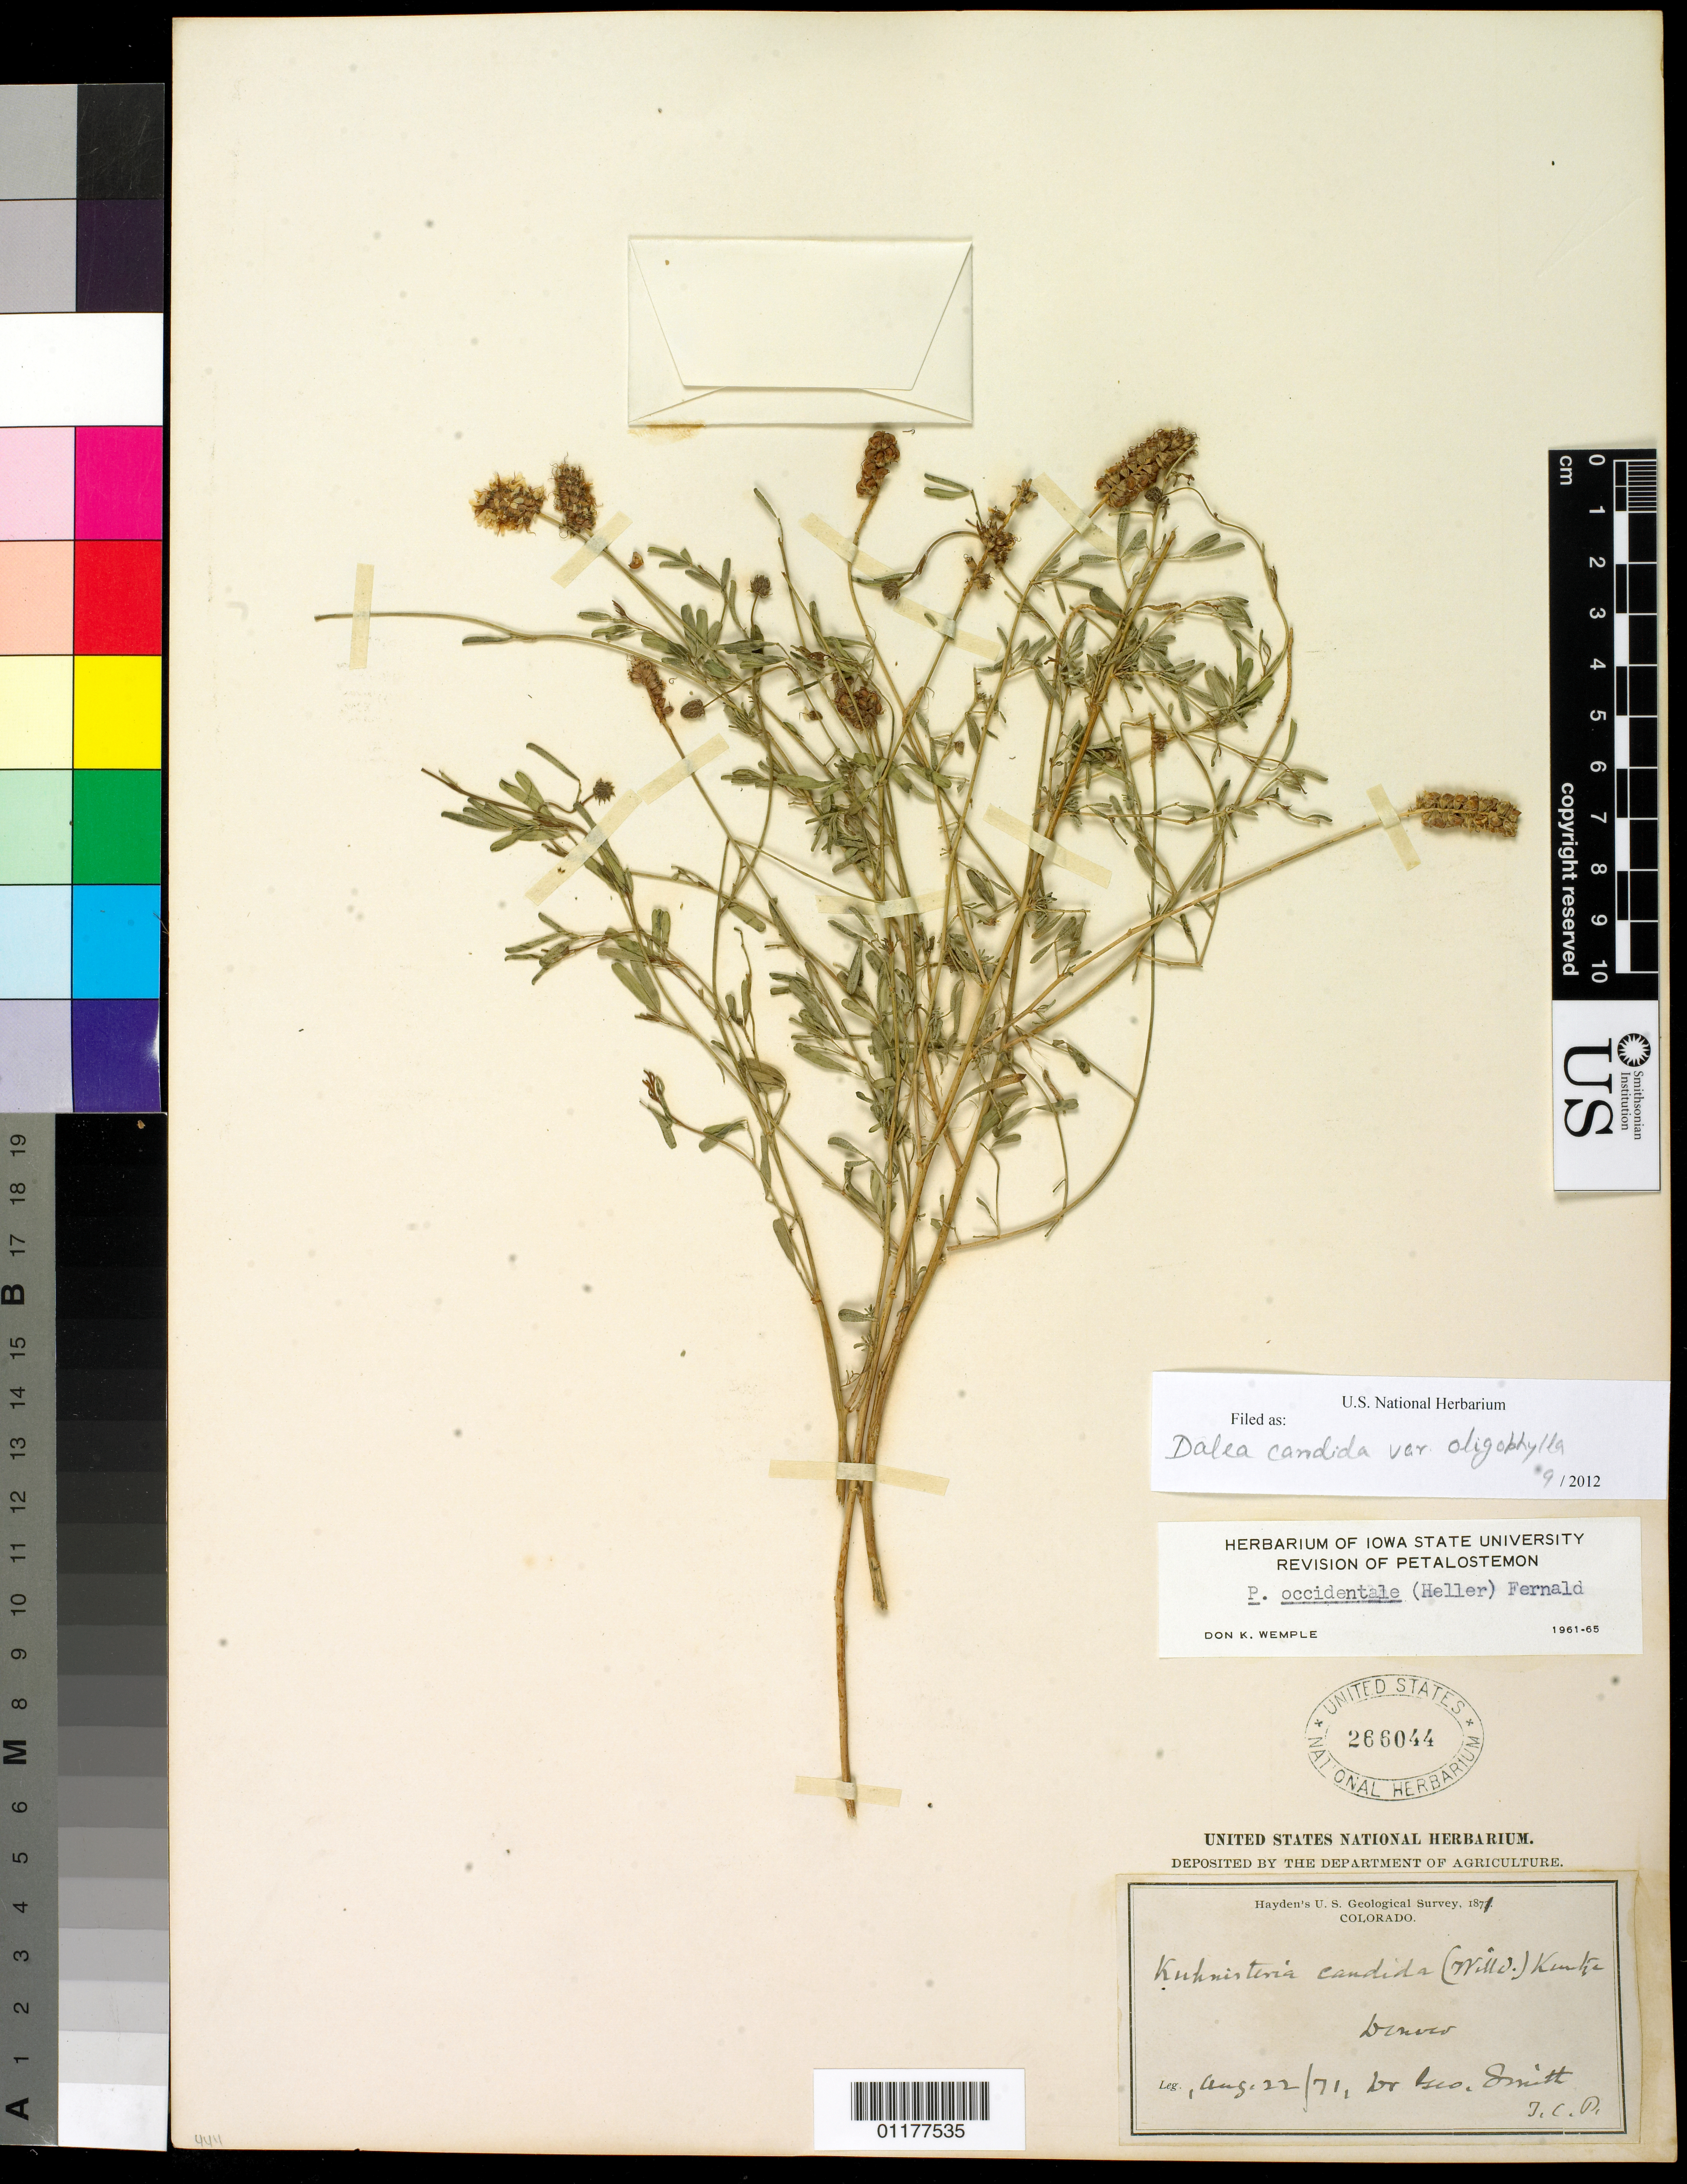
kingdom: Plantae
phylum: Tracheophyta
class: Magnoliopsida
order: Fabales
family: Fabaceae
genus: Dalea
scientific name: Dalea candida var. oligophylla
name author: (Torr) Shinners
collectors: W. Smith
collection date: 1871-08-22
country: United States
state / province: Colorado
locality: Denver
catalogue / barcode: US 266044